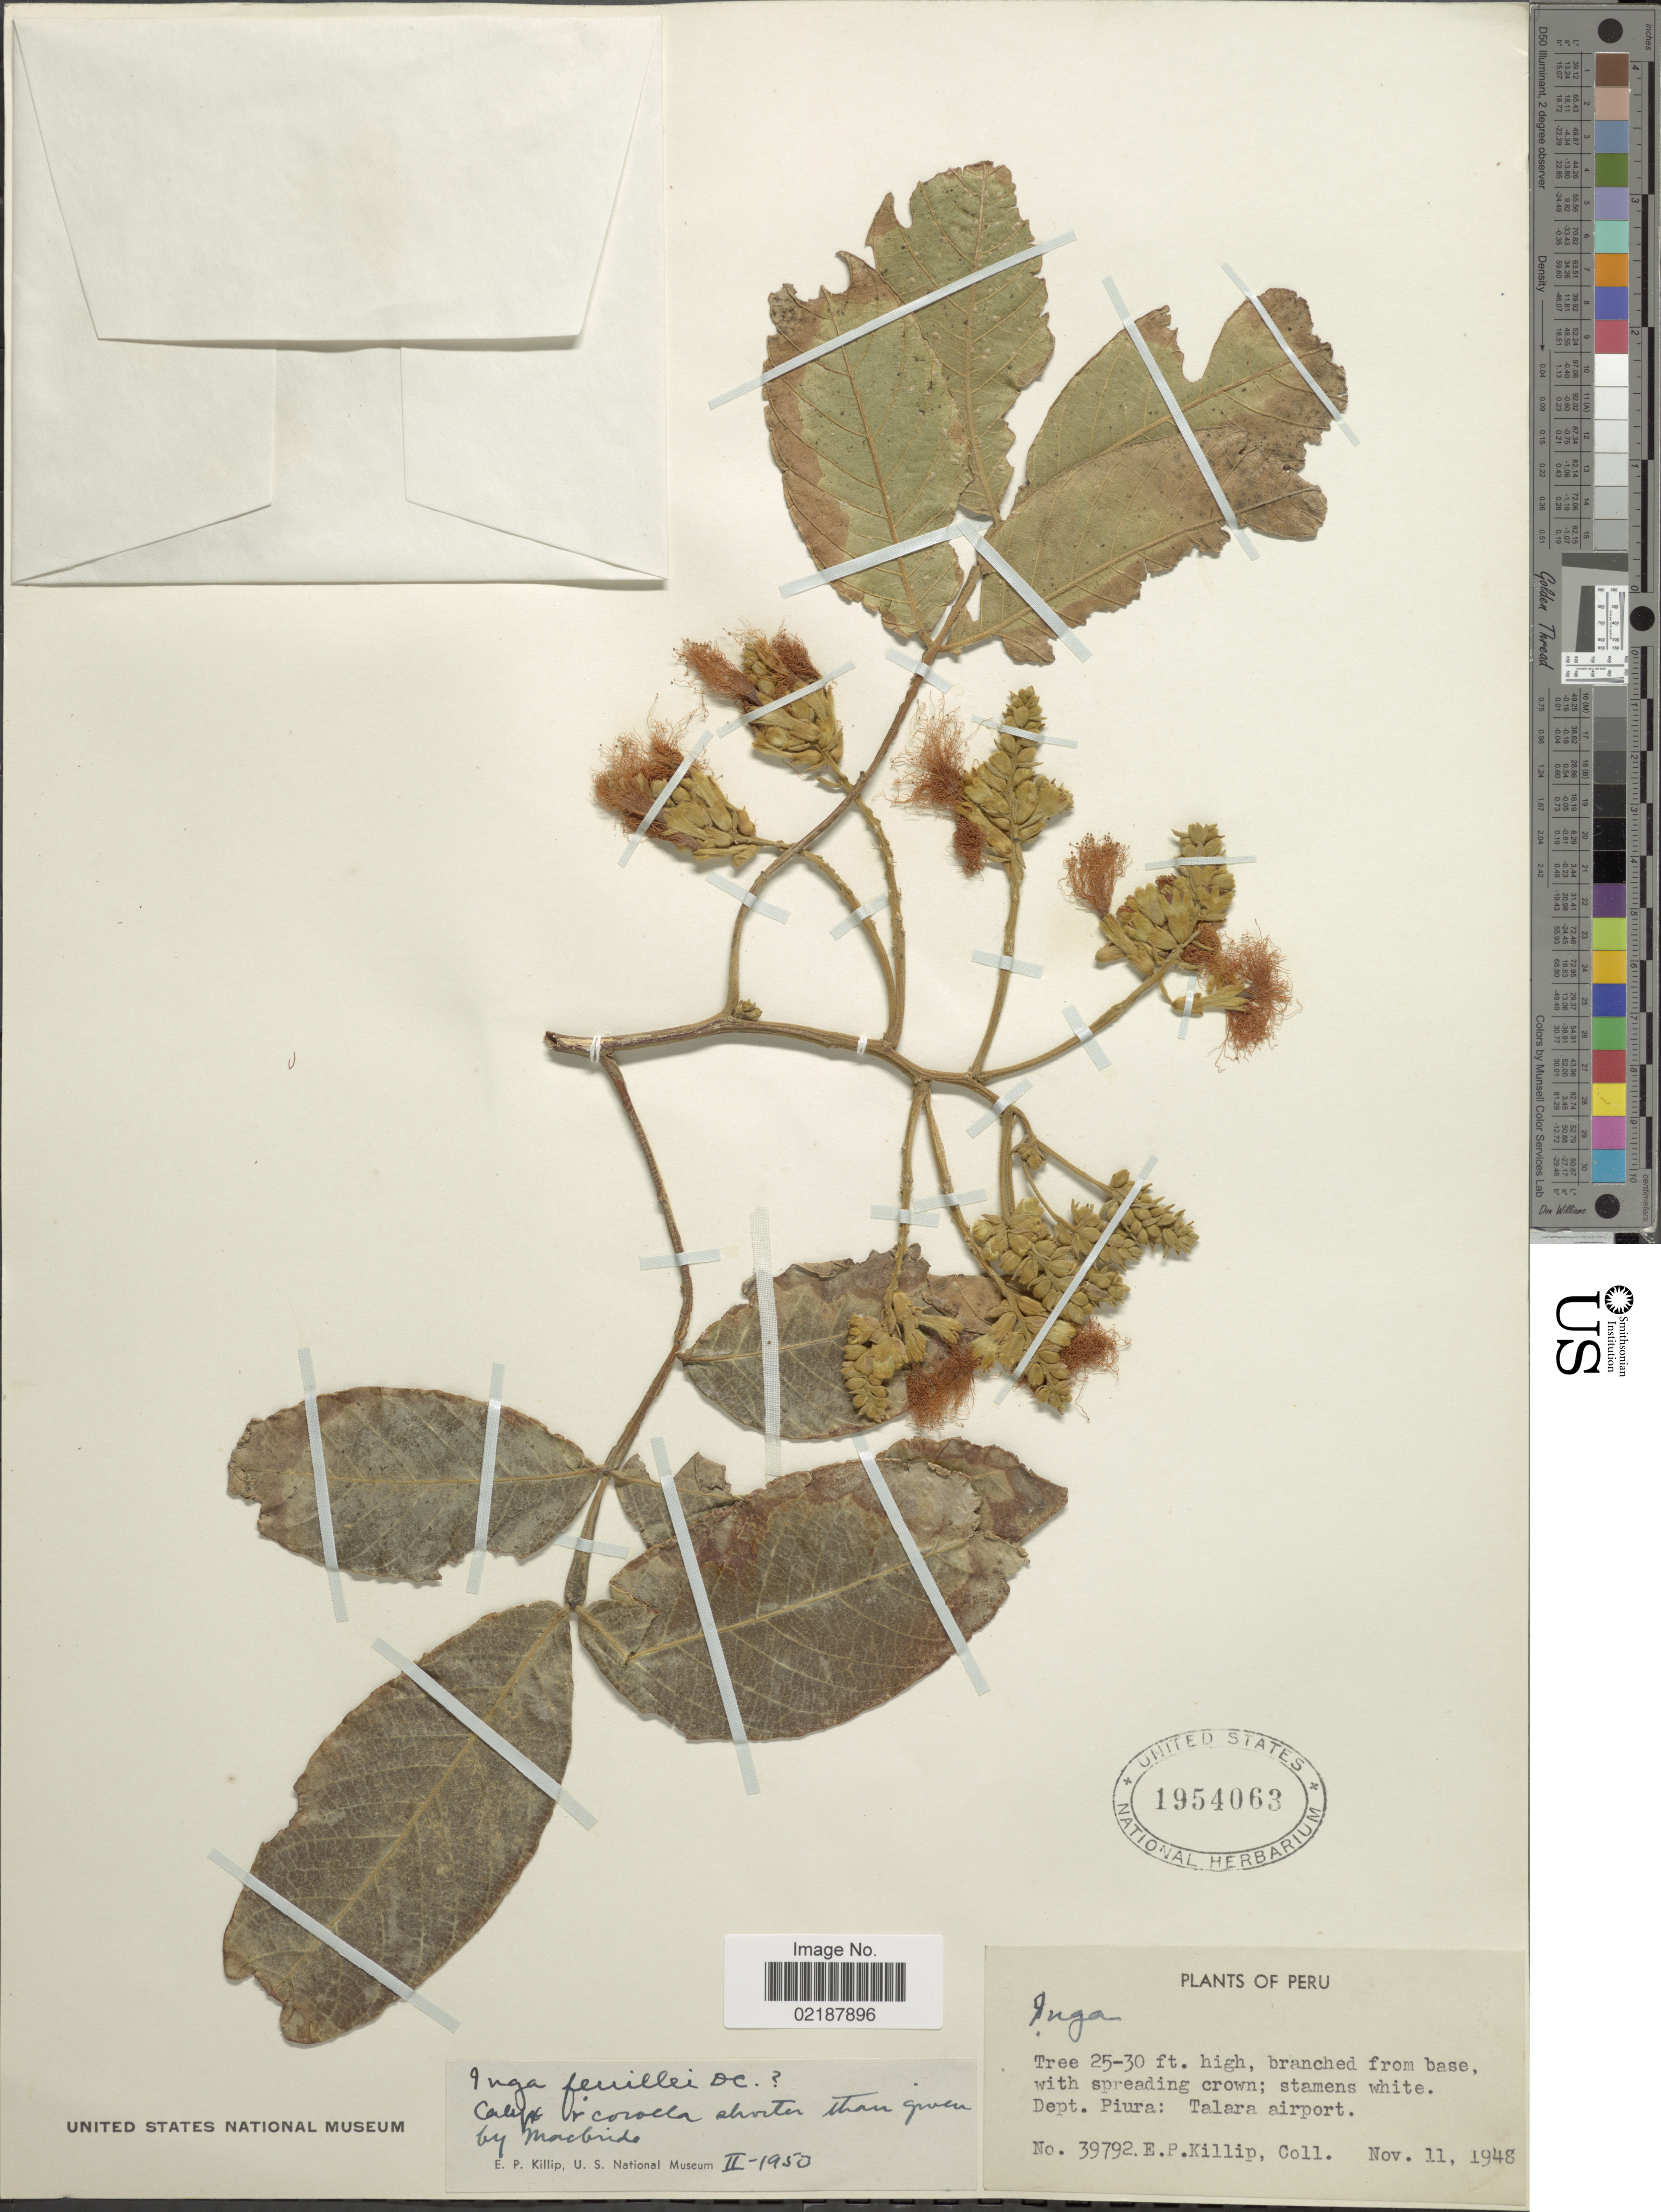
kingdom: Plantae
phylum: Tracheophyta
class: Magnoliopsida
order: Fabales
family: Fabaceae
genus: Inga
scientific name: Inga feuillei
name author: DC.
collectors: E. P. Killip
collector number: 39792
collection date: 1948-11-11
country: Peru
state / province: Piura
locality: Dept. Piura: Talara airport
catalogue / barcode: US 1954063